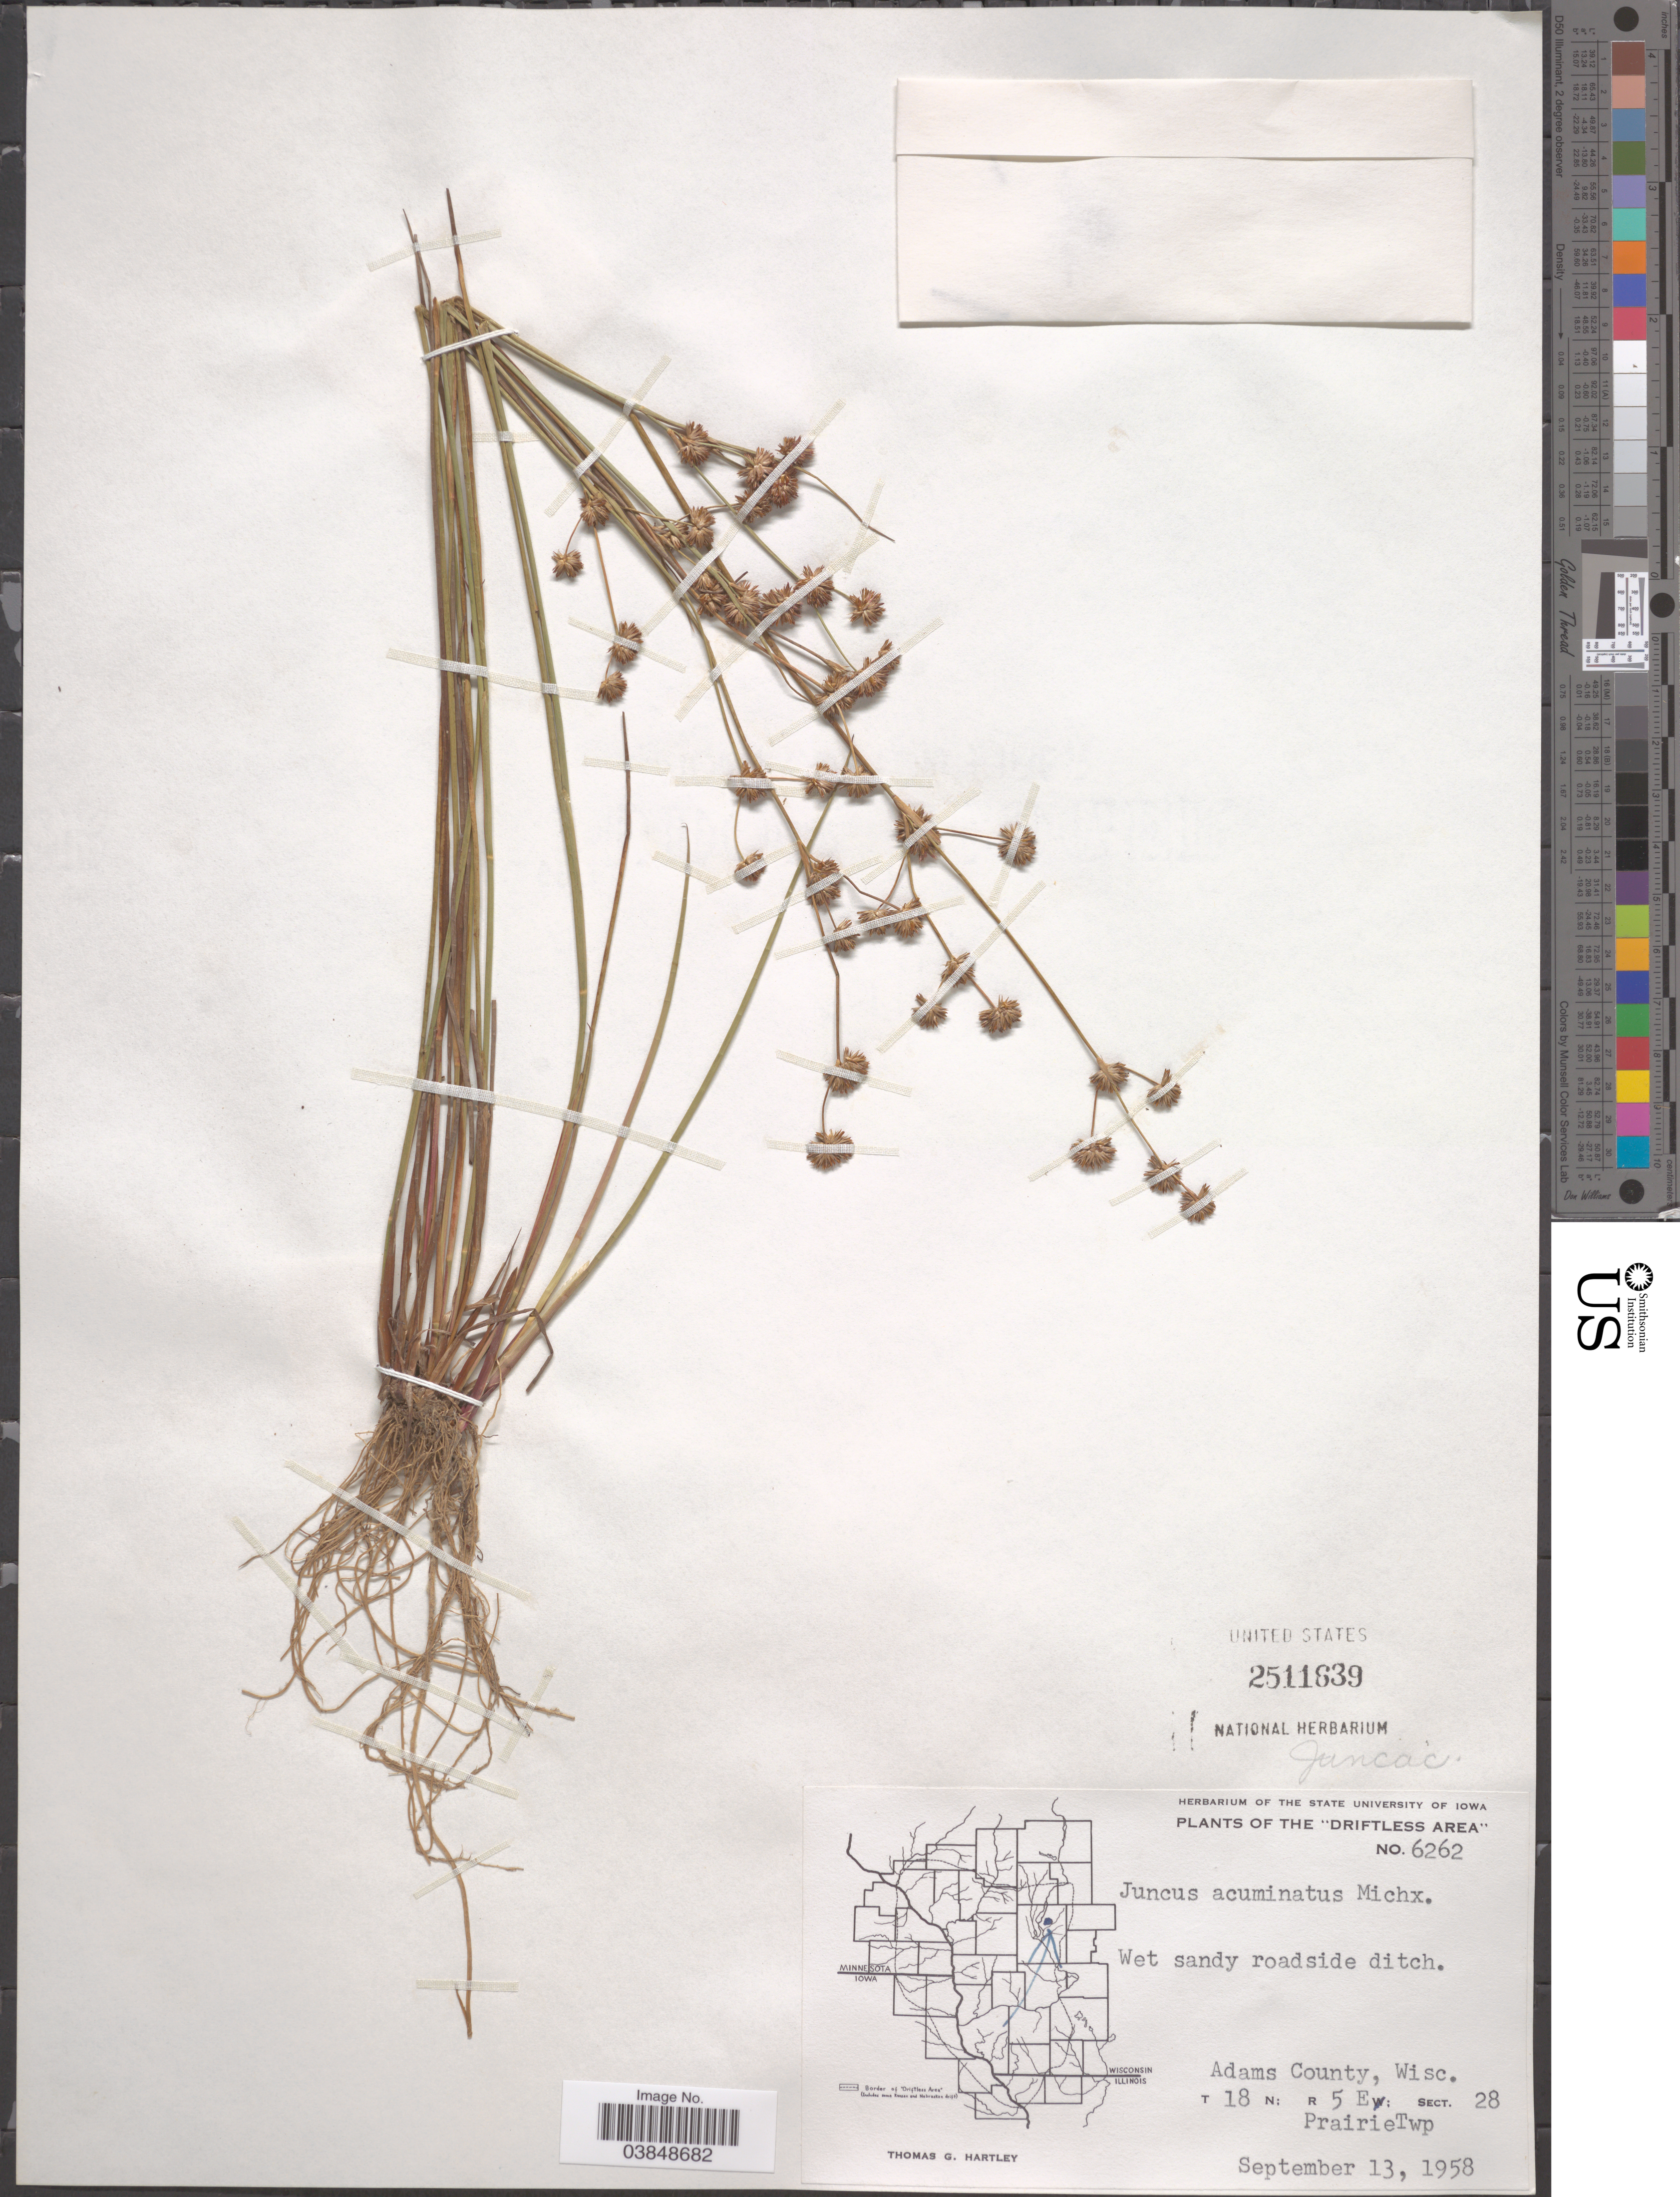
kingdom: Plantae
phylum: Tracheophyta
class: Liliopsida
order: Poales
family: Juncaceae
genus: Juncus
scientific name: Juncus acuminatus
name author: Michx.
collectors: T. G. Hartley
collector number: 6262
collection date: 1958-09-13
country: United States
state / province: Wisconsin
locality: The "Driftless Area". Adams County, Wisc. T18N; R5E; Sect. 28. Prairie Twp.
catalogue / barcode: US 2511639